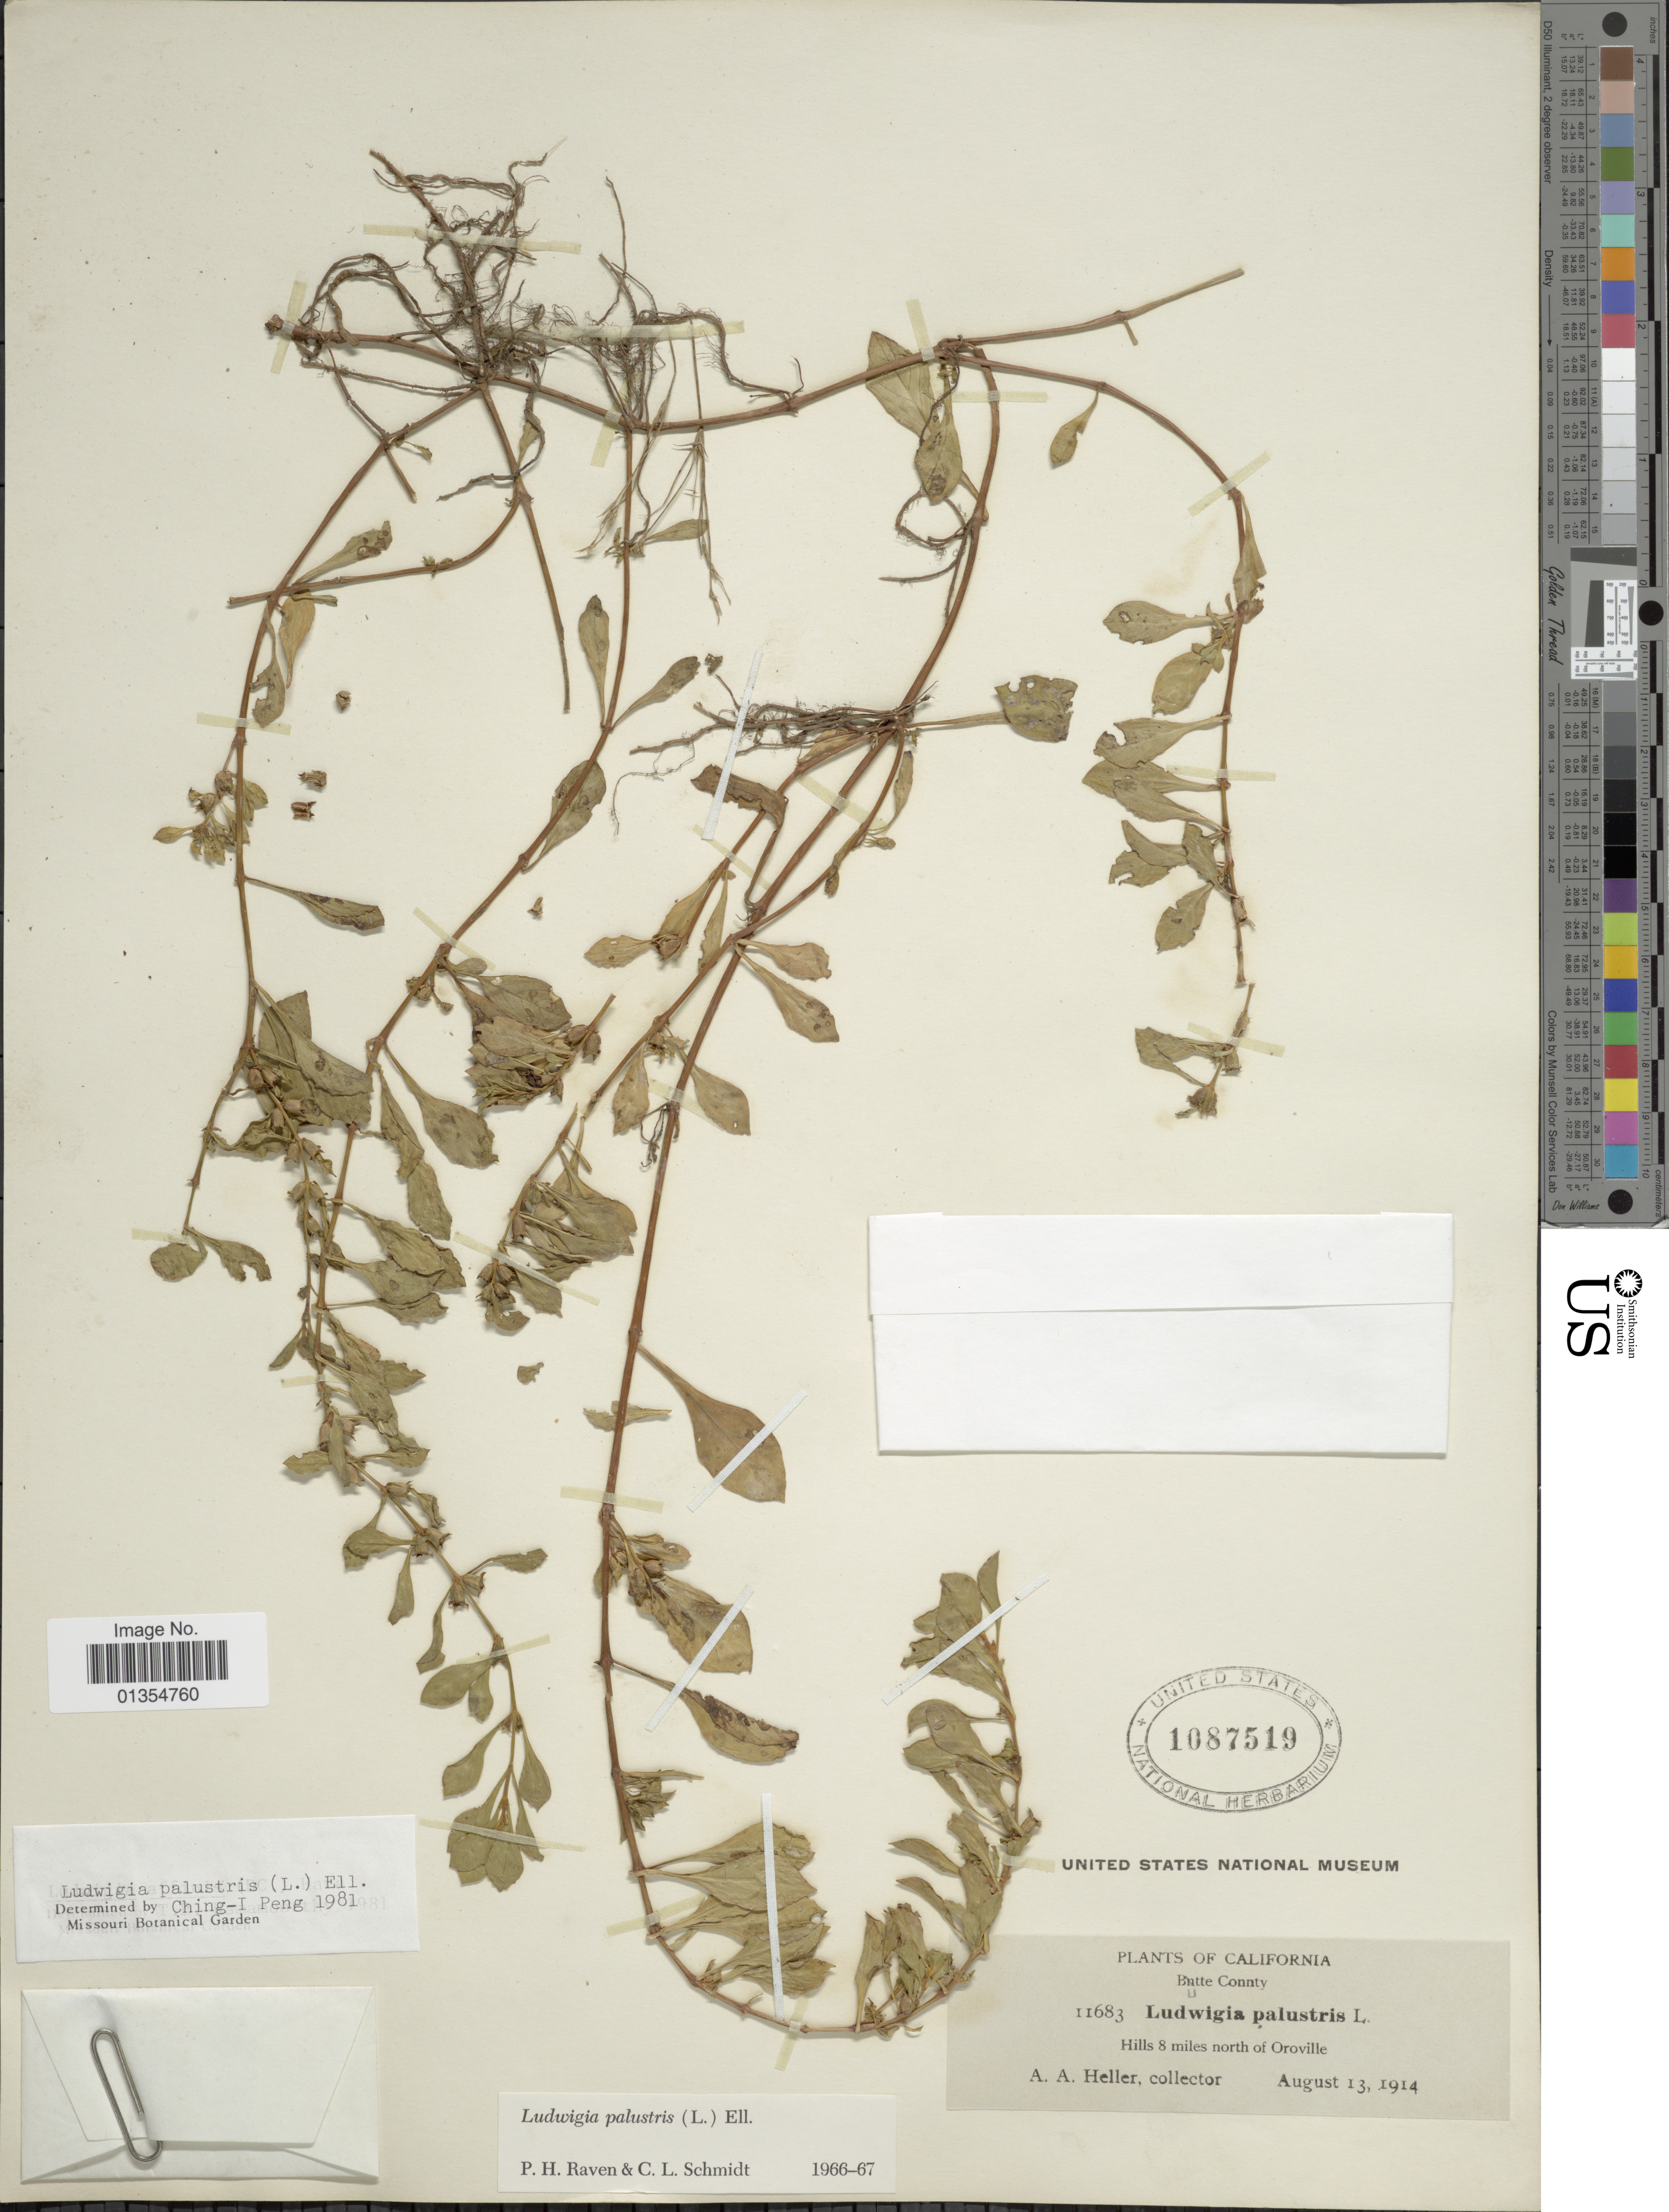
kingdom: Plantae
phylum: Tracheophyta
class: Magnoliopsida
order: Myrtales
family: Onagraceae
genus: Ludwigia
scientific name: Ludwigia palustris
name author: (L.) Elliott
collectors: A. A. Heller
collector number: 11683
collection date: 1914-08-13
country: United States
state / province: California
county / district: Butte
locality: Butte County, hills 8 miles north of Oroville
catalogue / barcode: US 1087519